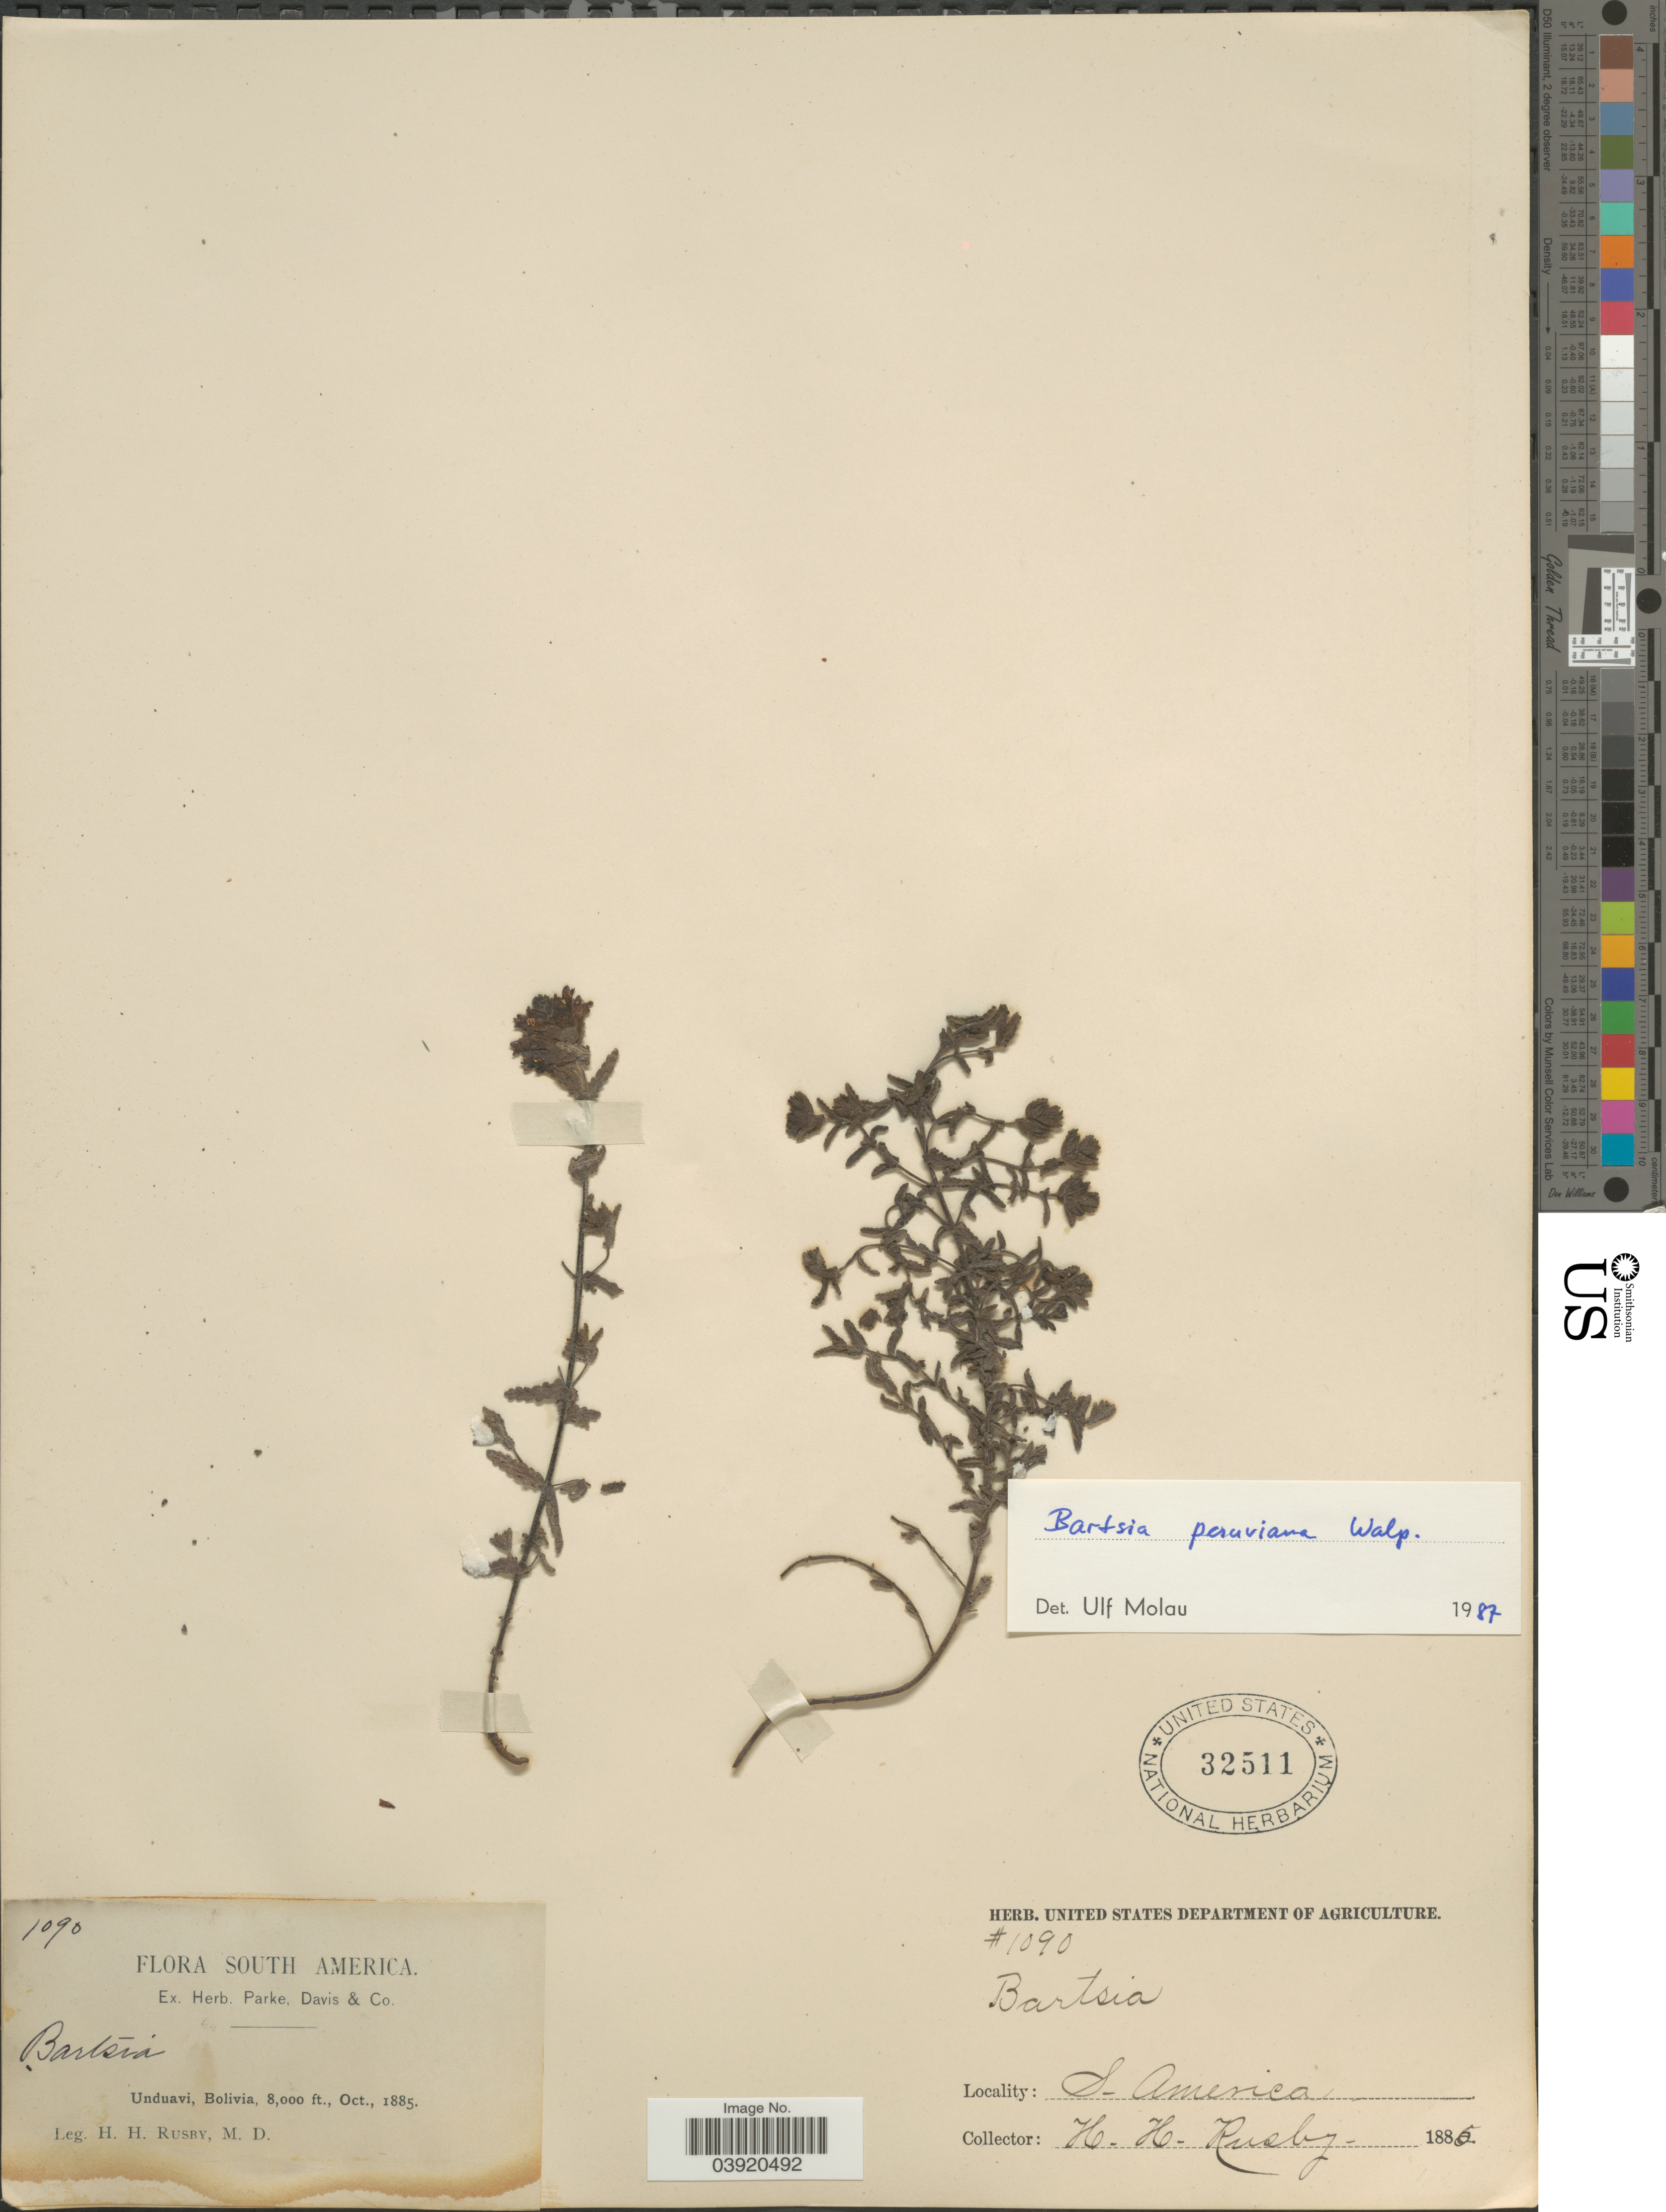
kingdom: Plantae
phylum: Tracheophyta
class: Magnoliopsida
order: Lamiales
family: Orobanchaceae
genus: Bartsia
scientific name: Bartsia peruviana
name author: Walp.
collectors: H. H. Rusby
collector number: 1090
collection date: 1885-10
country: Bolivia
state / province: La Paz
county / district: Nor Yungas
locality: Unduavi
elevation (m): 2438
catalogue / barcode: US 32511